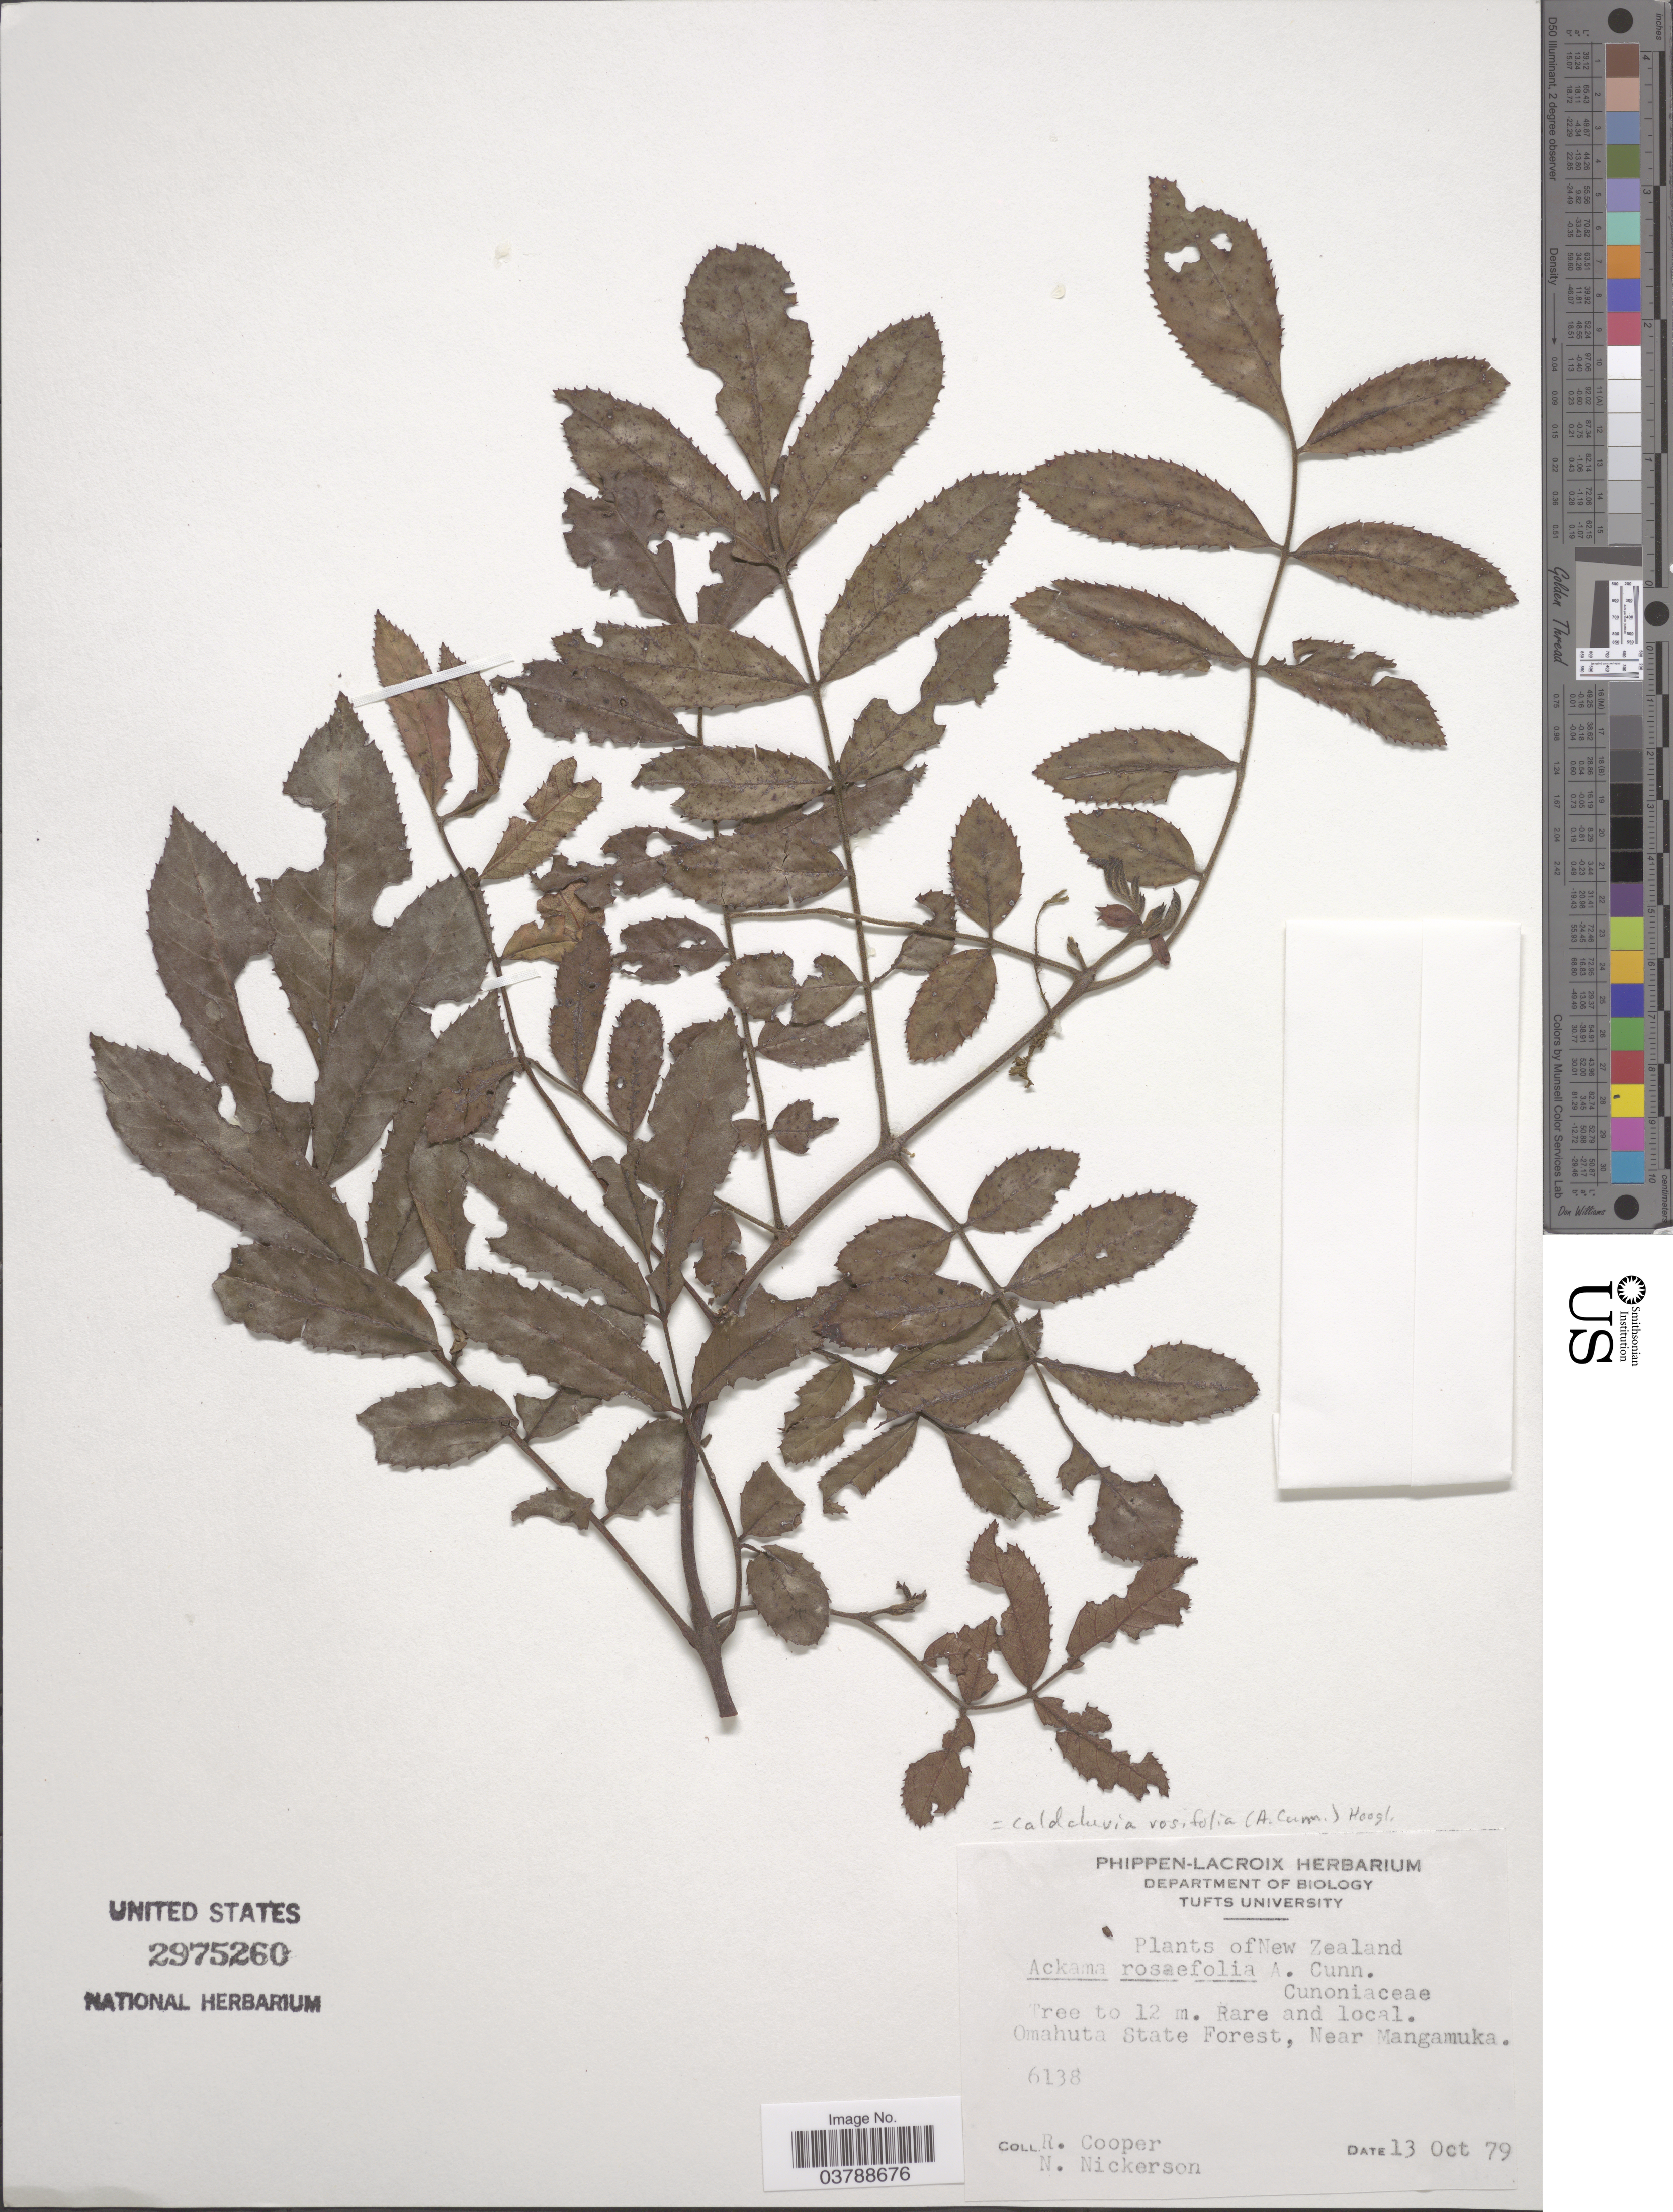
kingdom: Plantae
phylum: Tracheophyta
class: Magnoliopsida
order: Oxalidales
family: Cunoniaceae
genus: Caldcluvia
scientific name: Caldcluvia rosifolia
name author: (A. Cunn.) Hoogland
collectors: R. Cooper & N. Nickerson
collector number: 6138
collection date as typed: Transcribed d/m/y: 13/10/79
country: New Zealand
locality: Omahuta State Forest, Near Mangamuka.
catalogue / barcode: US 2975260